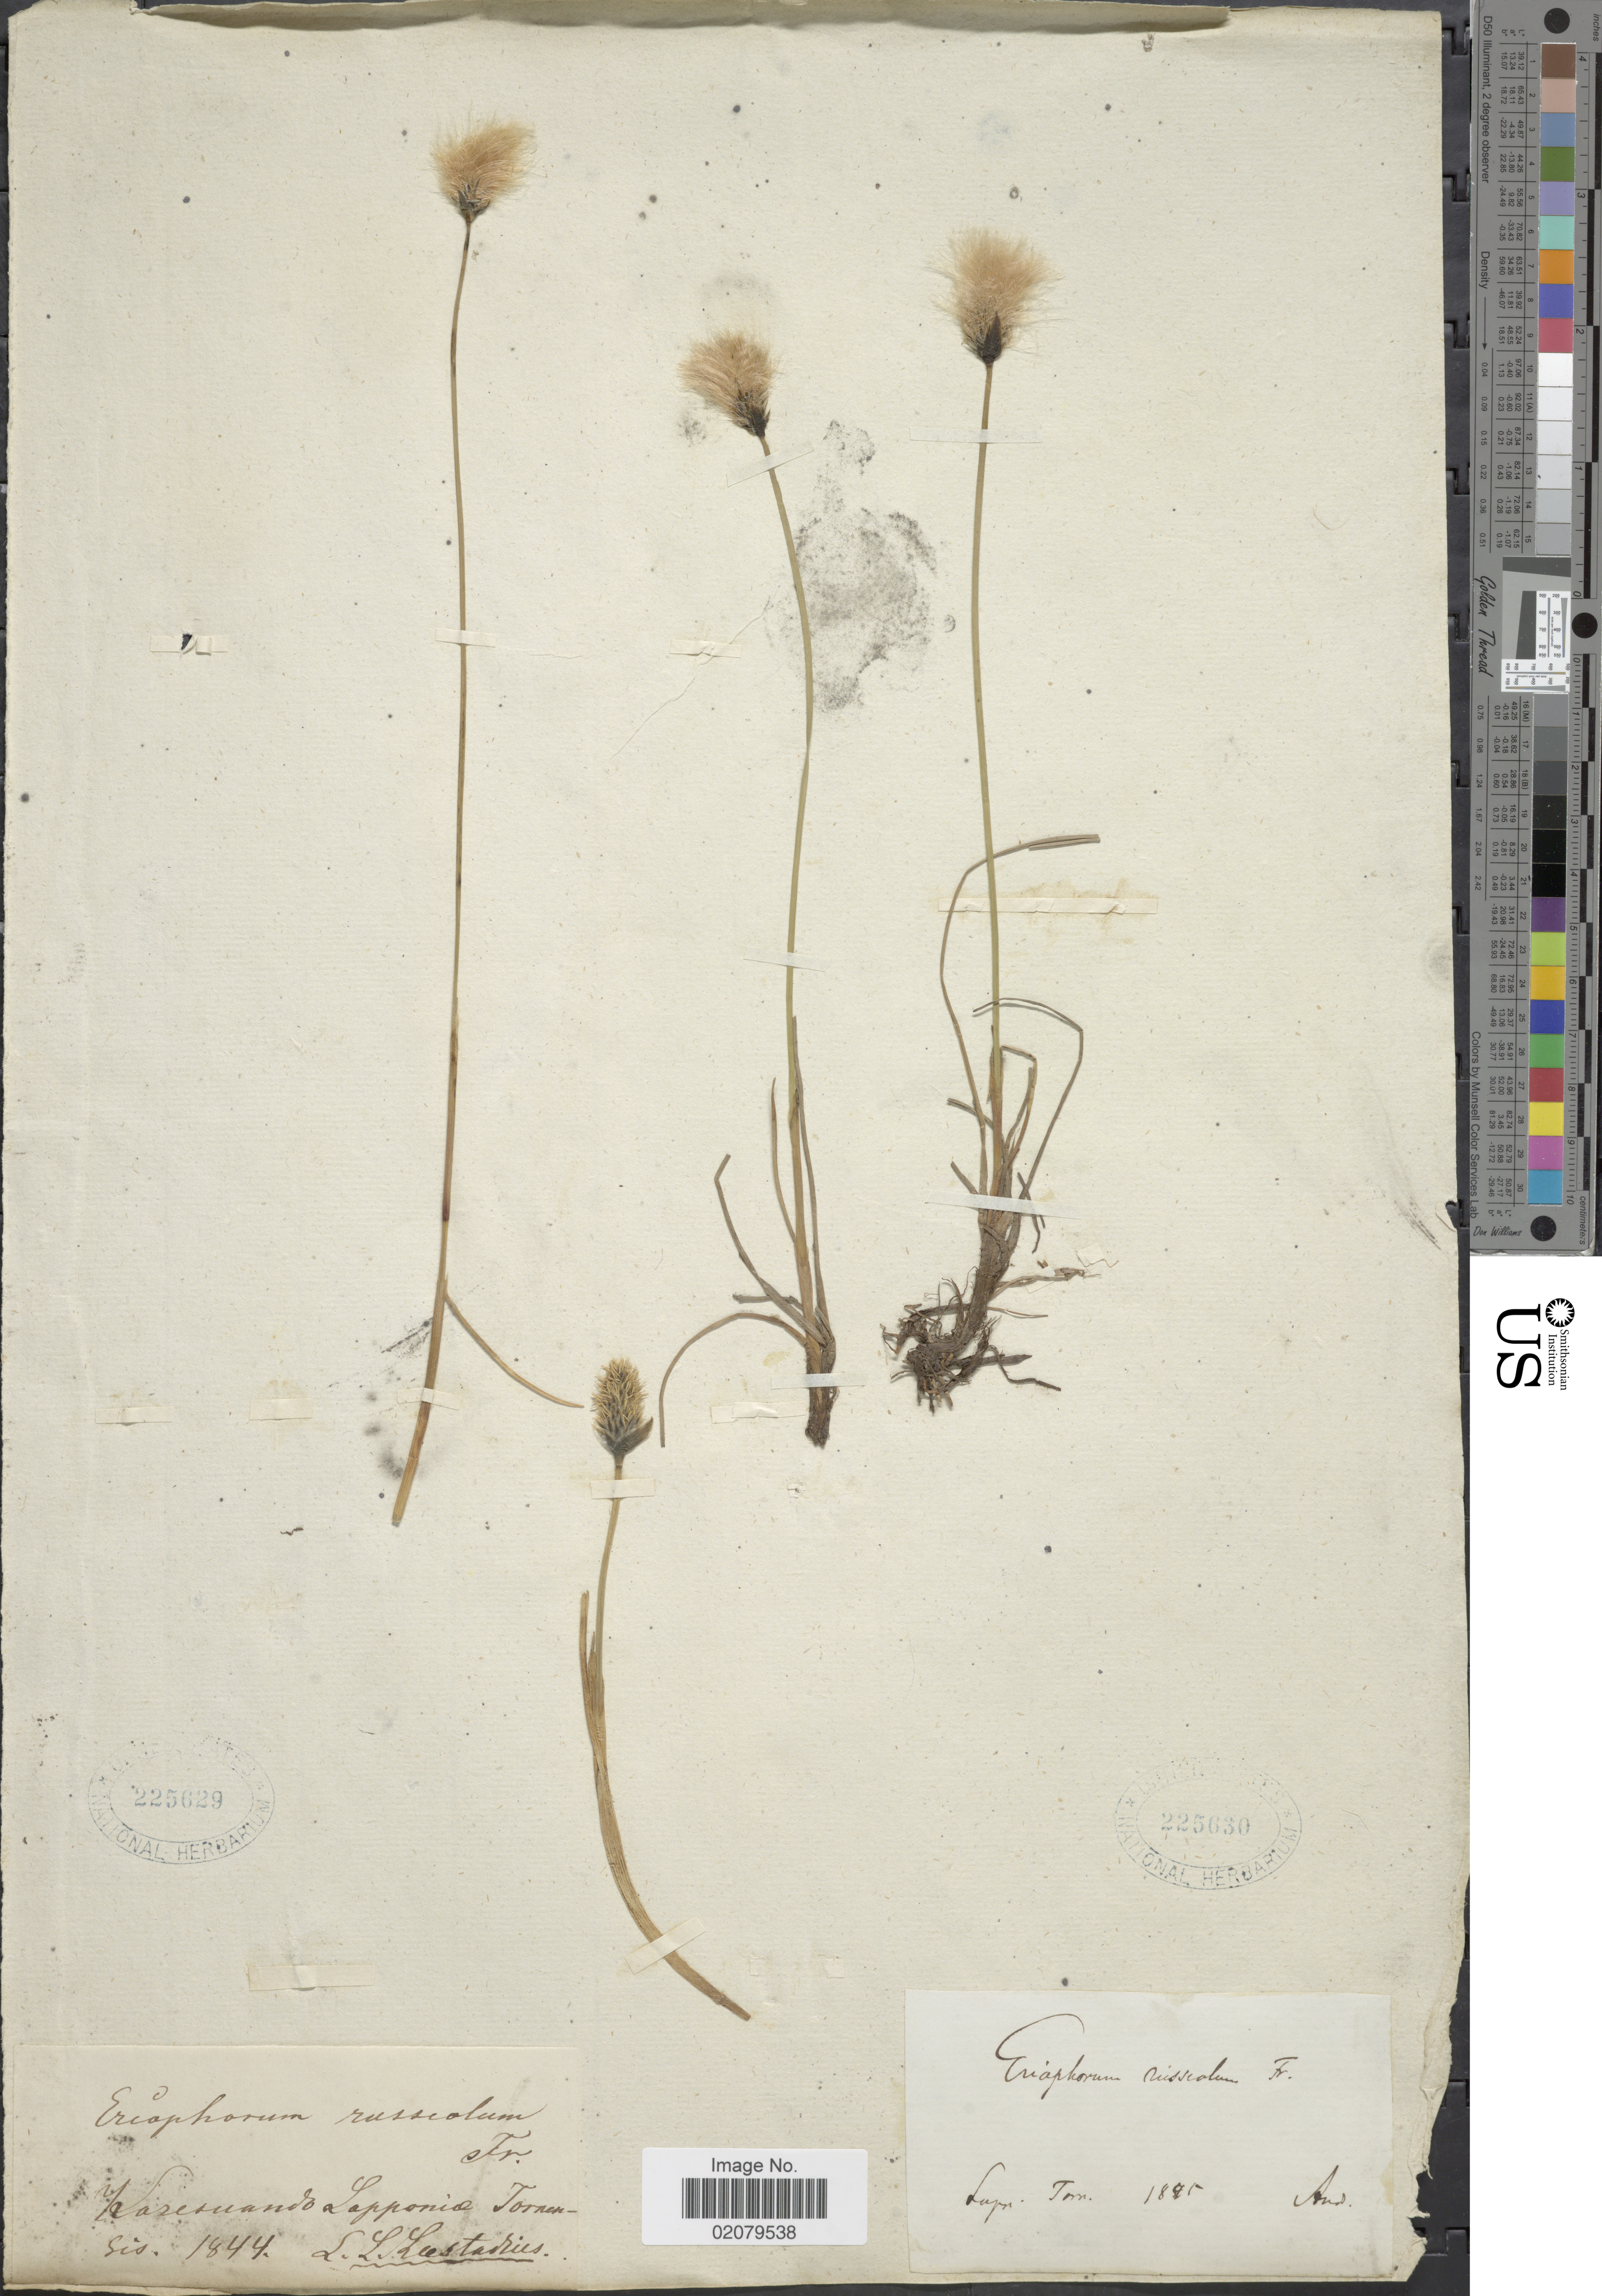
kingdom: Plantae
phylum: Tracheophyta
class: Liliopsida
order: Poales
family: Cyperaceae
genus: Eriophorum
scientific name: Eriophorum chamissonis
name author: C.A. Mey.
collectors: L. Lustadis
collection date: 1844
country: Sweden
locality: Karesuando Lapponia Tornensis.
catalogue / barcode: US 225629